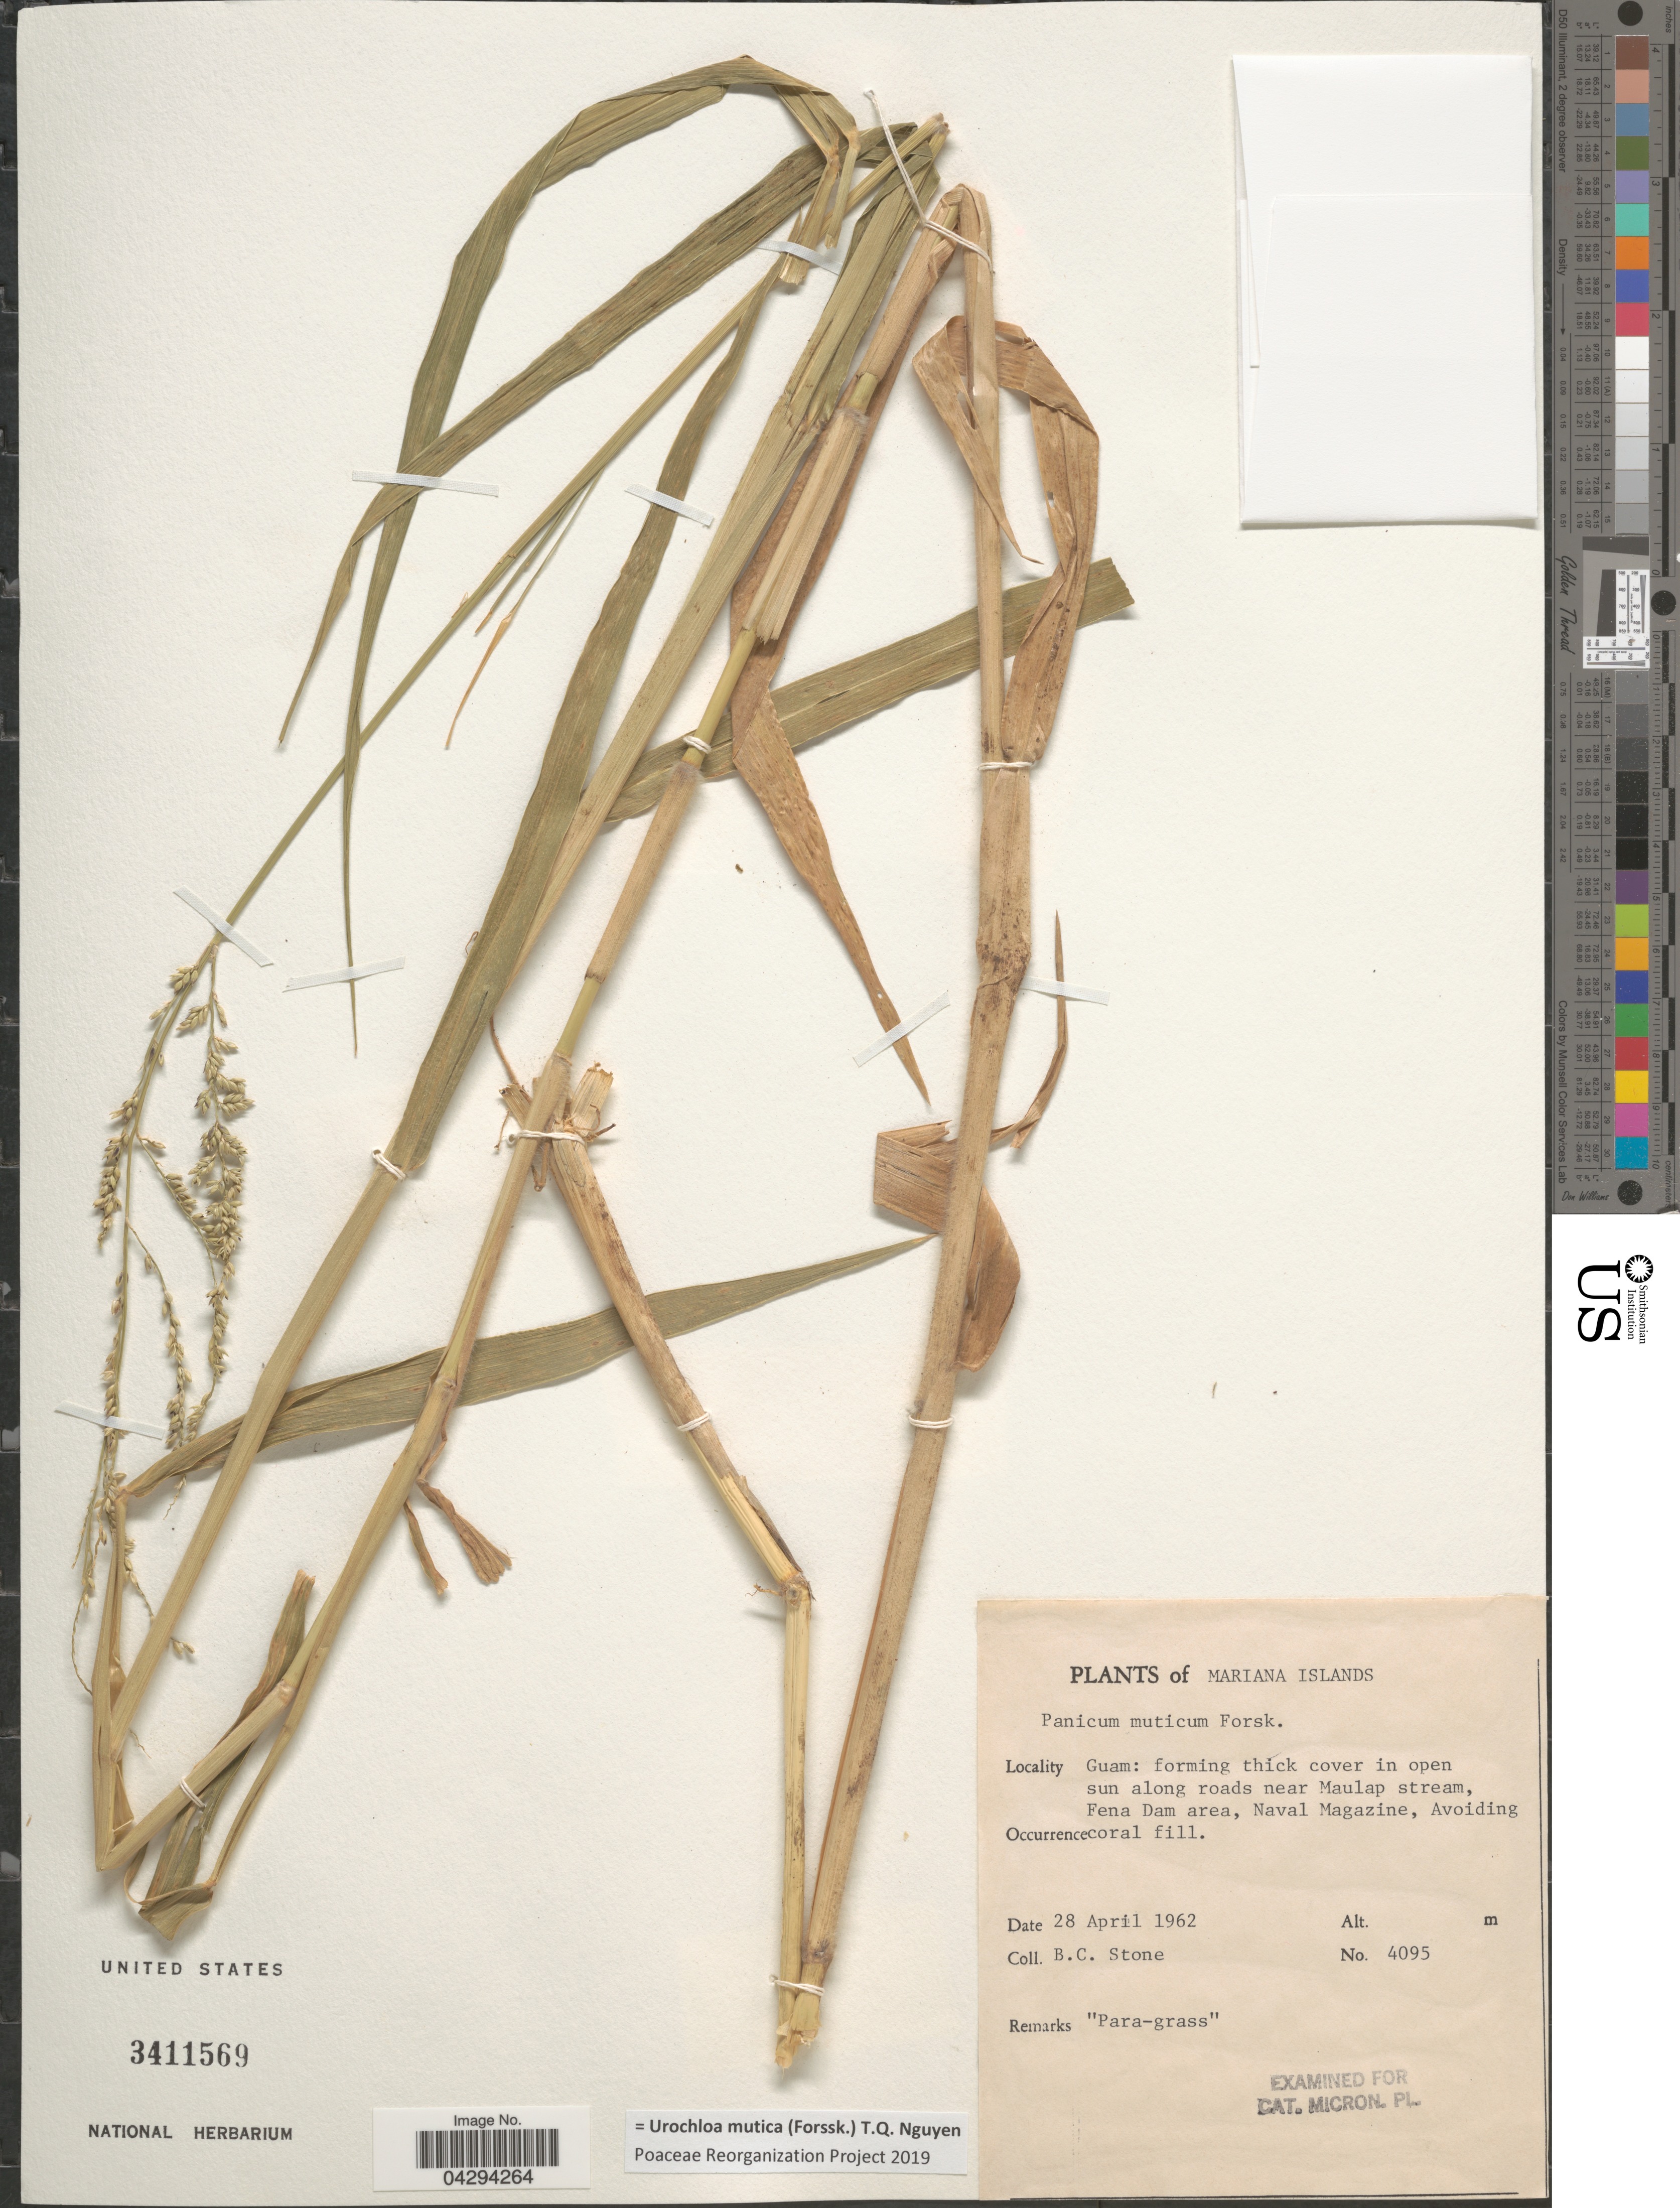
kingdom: Plantae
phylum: Tracheophyta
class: Liliopsida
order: Poales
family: Poaceae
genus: Urochloa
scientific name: Urochloa mutica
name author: (Forssk.) T.Q. Nguyen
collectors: B. C. Stone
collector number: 4095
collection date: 1962-04-28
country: Guam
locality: Mariana Islands. forming thick cover in open sun along roads near Maulap stream, Fena Dam area, Naval magazine, Avoiding coral fill.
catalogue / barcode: US 3411569